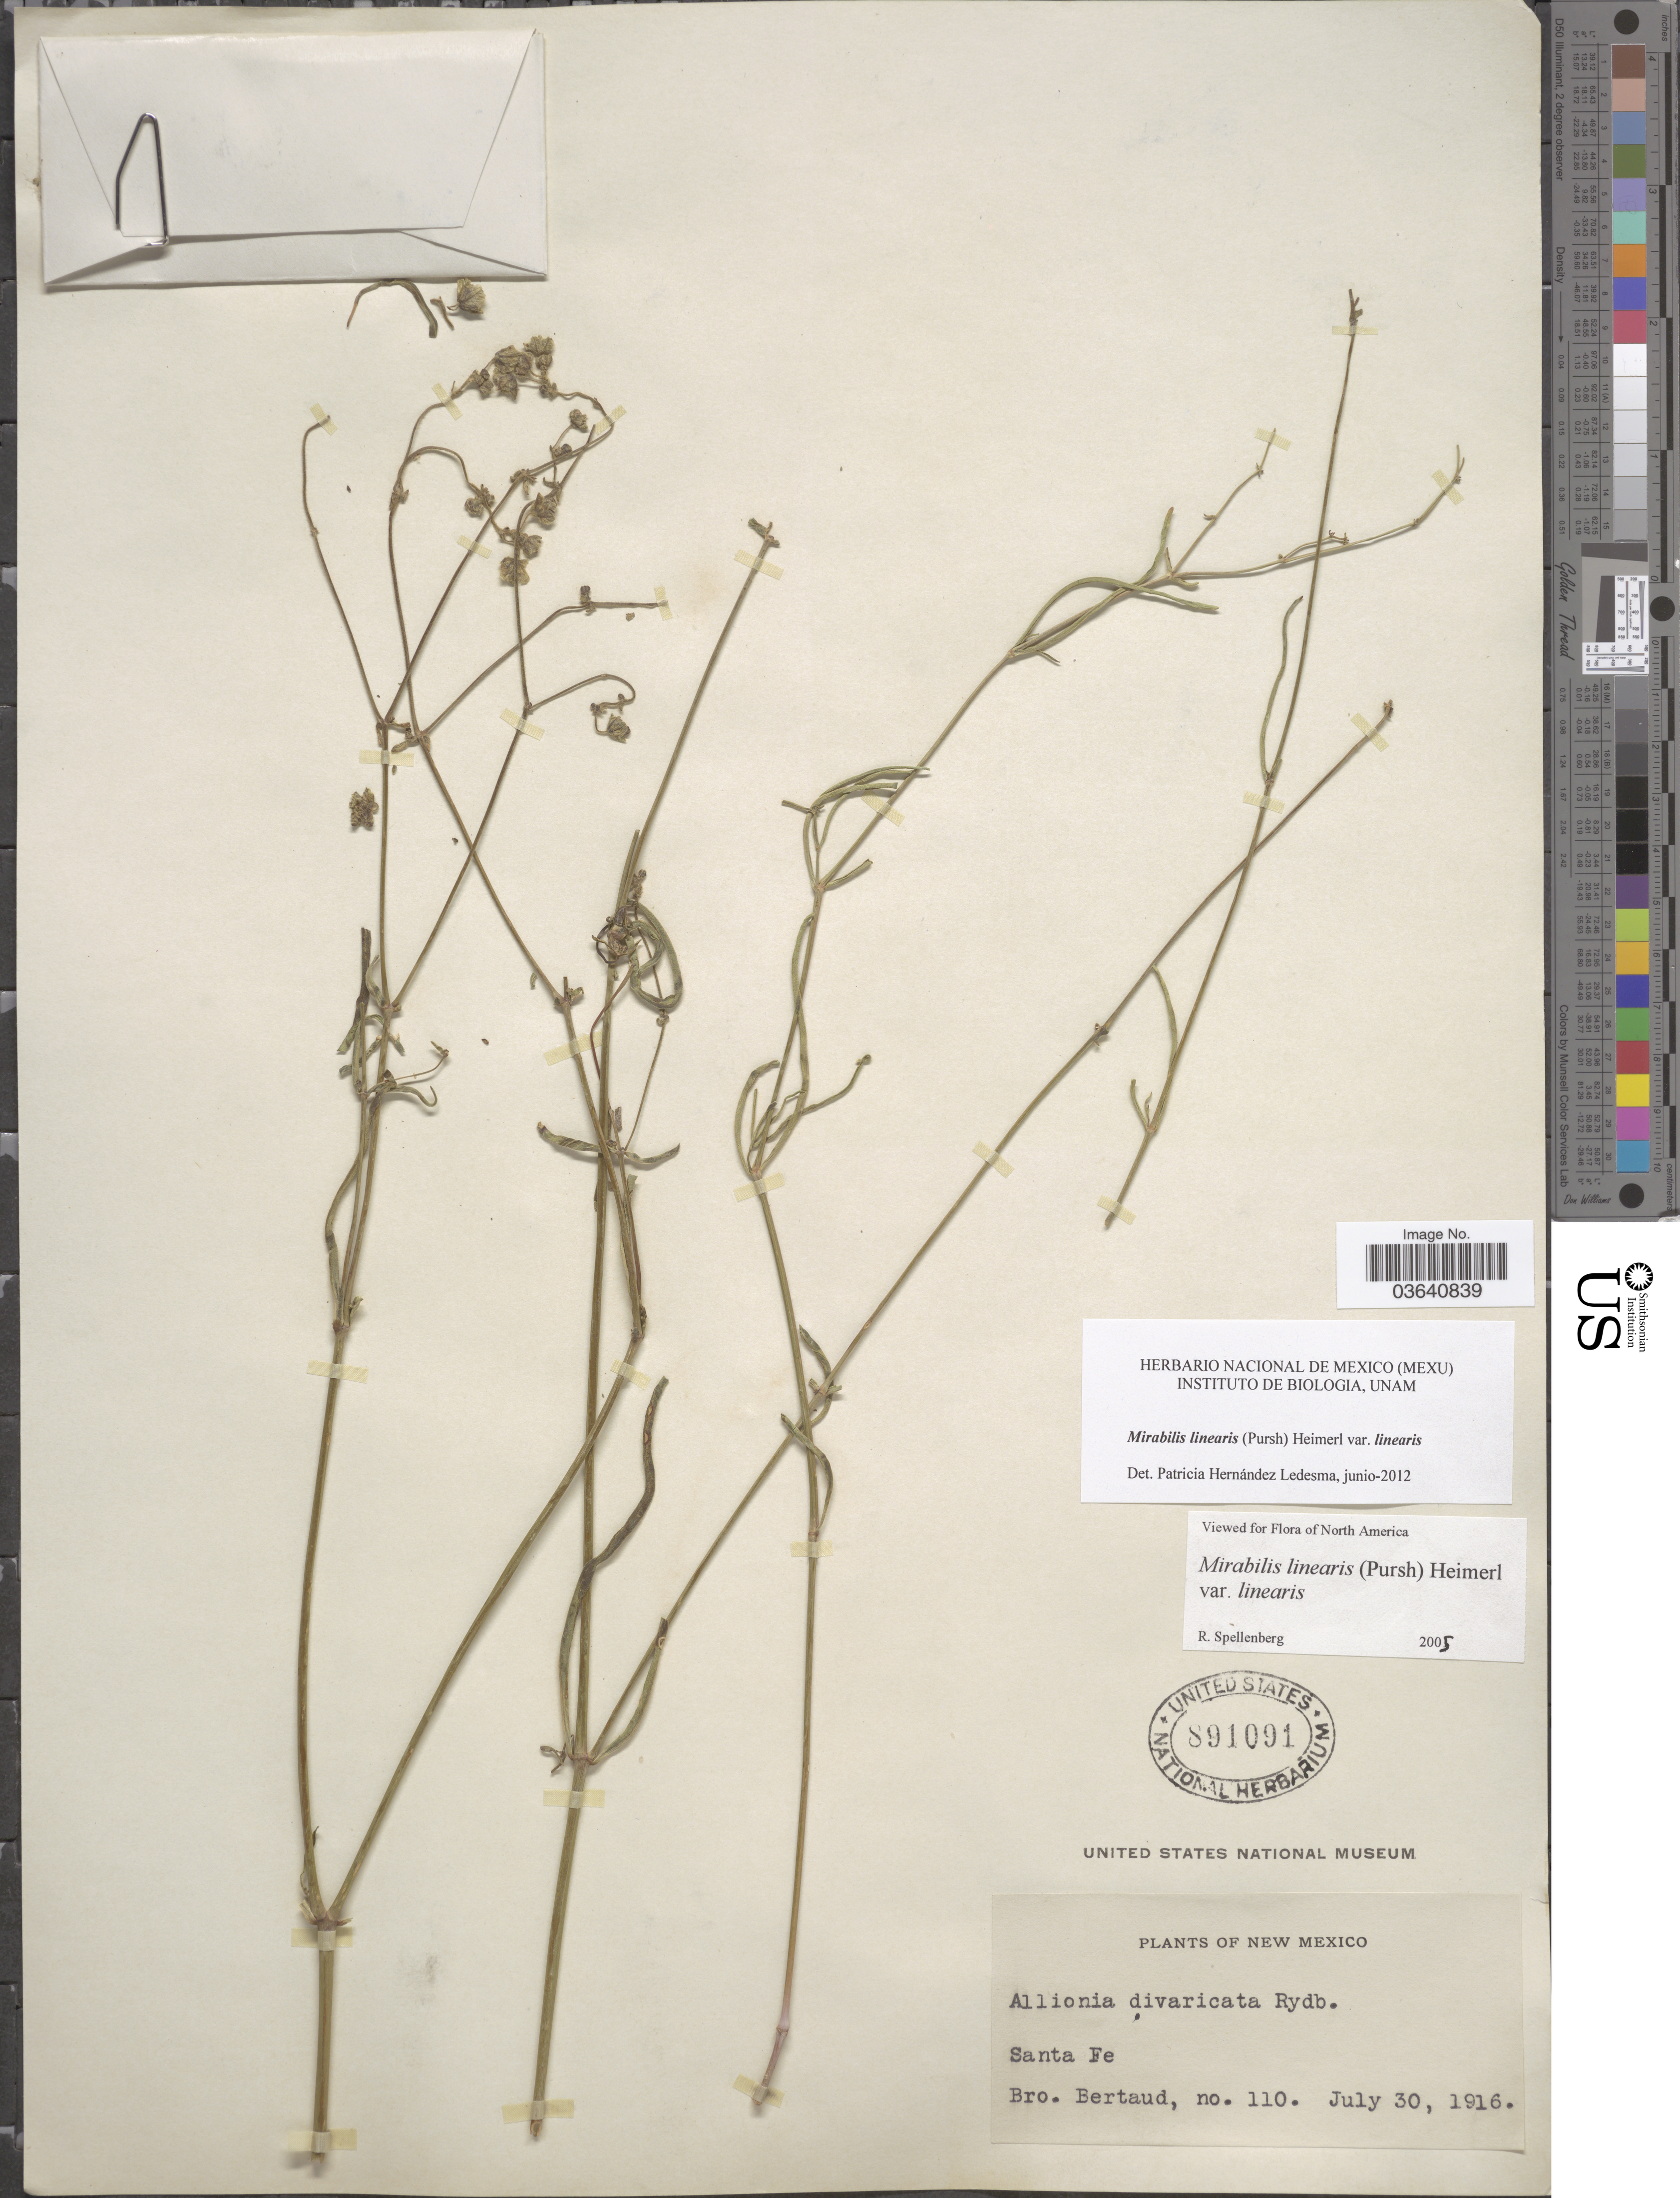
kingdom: Plantae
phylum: Tracheophyta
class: Magnoliopsida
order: Caryophyllales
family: Nyctaginaceae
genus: Mirabilis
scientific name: Mirabilis linearis var. linearis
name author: (Pursh) Heimerl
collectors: Bro. Bertaud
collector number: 110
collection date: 1916-07-30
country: United States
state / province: New Mexico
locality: Santa Fe.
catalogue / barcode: US 891091